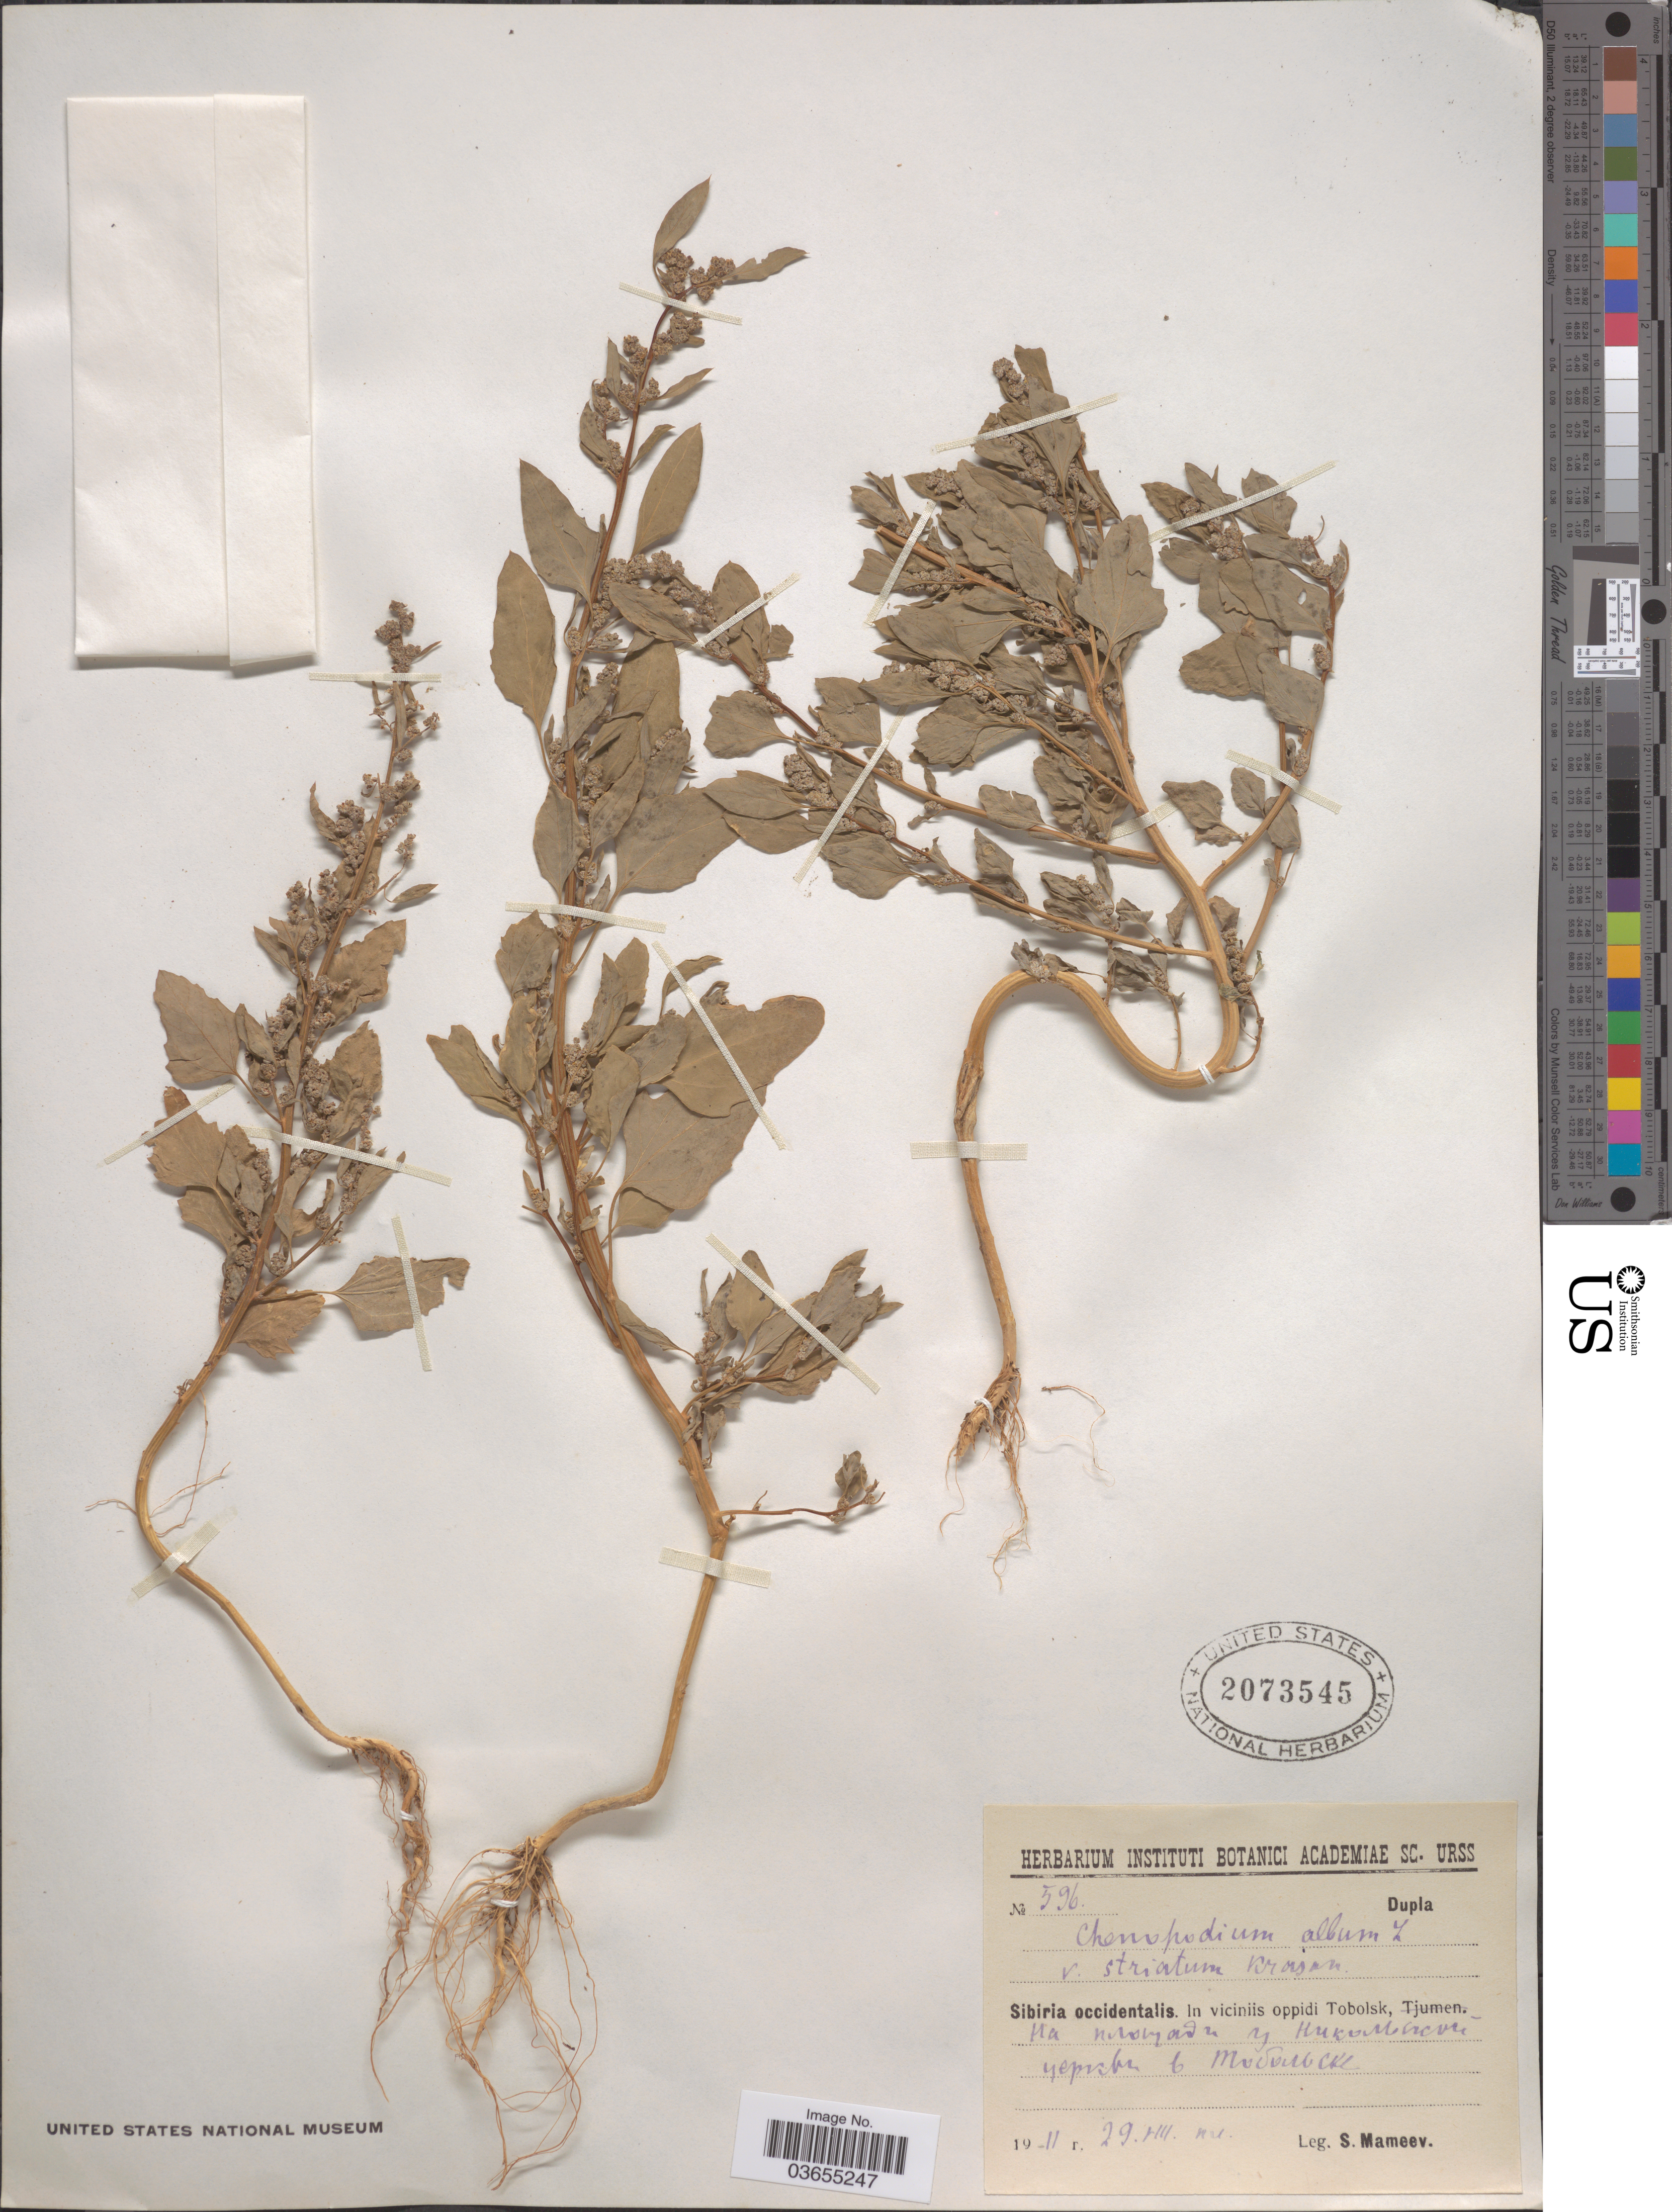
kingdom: Plantae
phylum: Tracheophyta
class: Magnoliopsida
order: Caryophyllales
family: Amaranthaceae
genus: Chenopodium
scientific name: Chenopodium album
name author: L.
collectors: S. Mameev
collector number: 596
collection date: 1911-08-29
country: Russian Federation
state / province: Tyumen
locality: Sibiria occidentalis. In viciniis oppidi Tobolsk, X.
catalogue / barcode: US 2073545